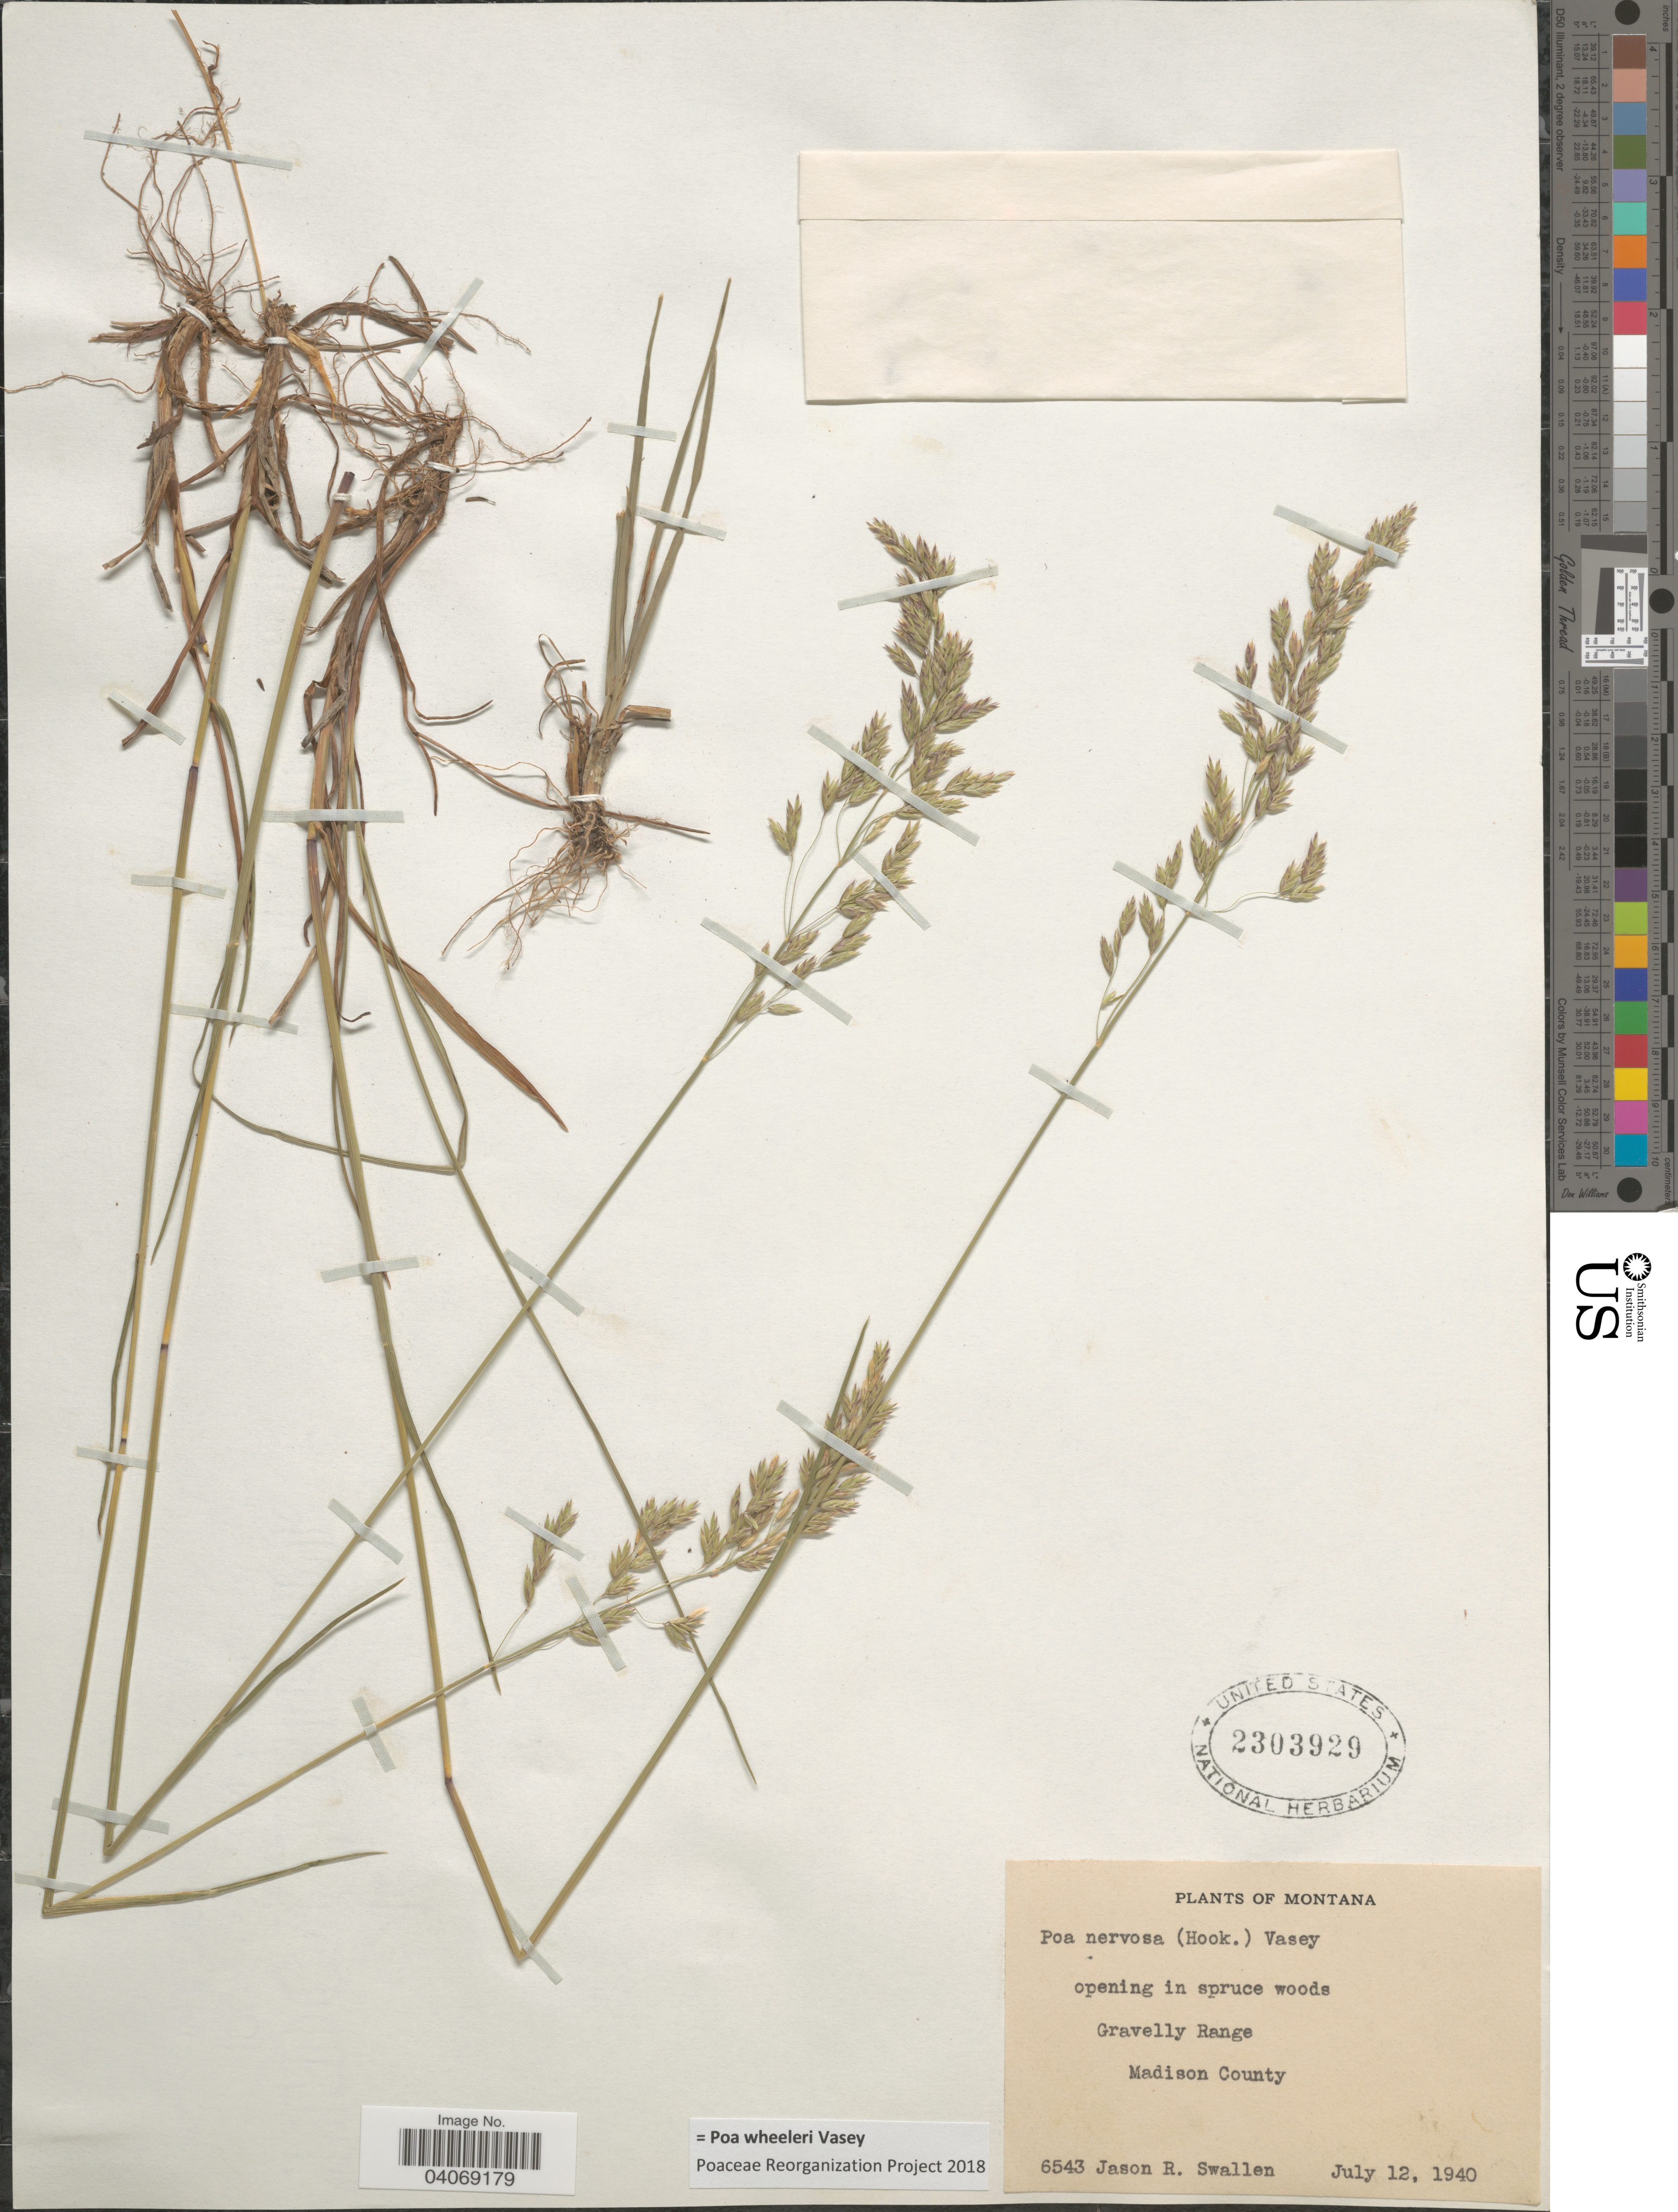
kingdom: Plantae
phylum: Tracheophyta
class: Liliopsida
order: Poales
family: Poaceae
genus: Poa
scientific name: Poa wheeleri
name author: Vasey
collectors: J. R. Swallen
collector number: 6543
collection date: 1940-07-12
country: United States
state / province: Montana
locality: Opening in spruce woods. Gravelly Range. Madison County.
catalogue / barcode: US 2303929